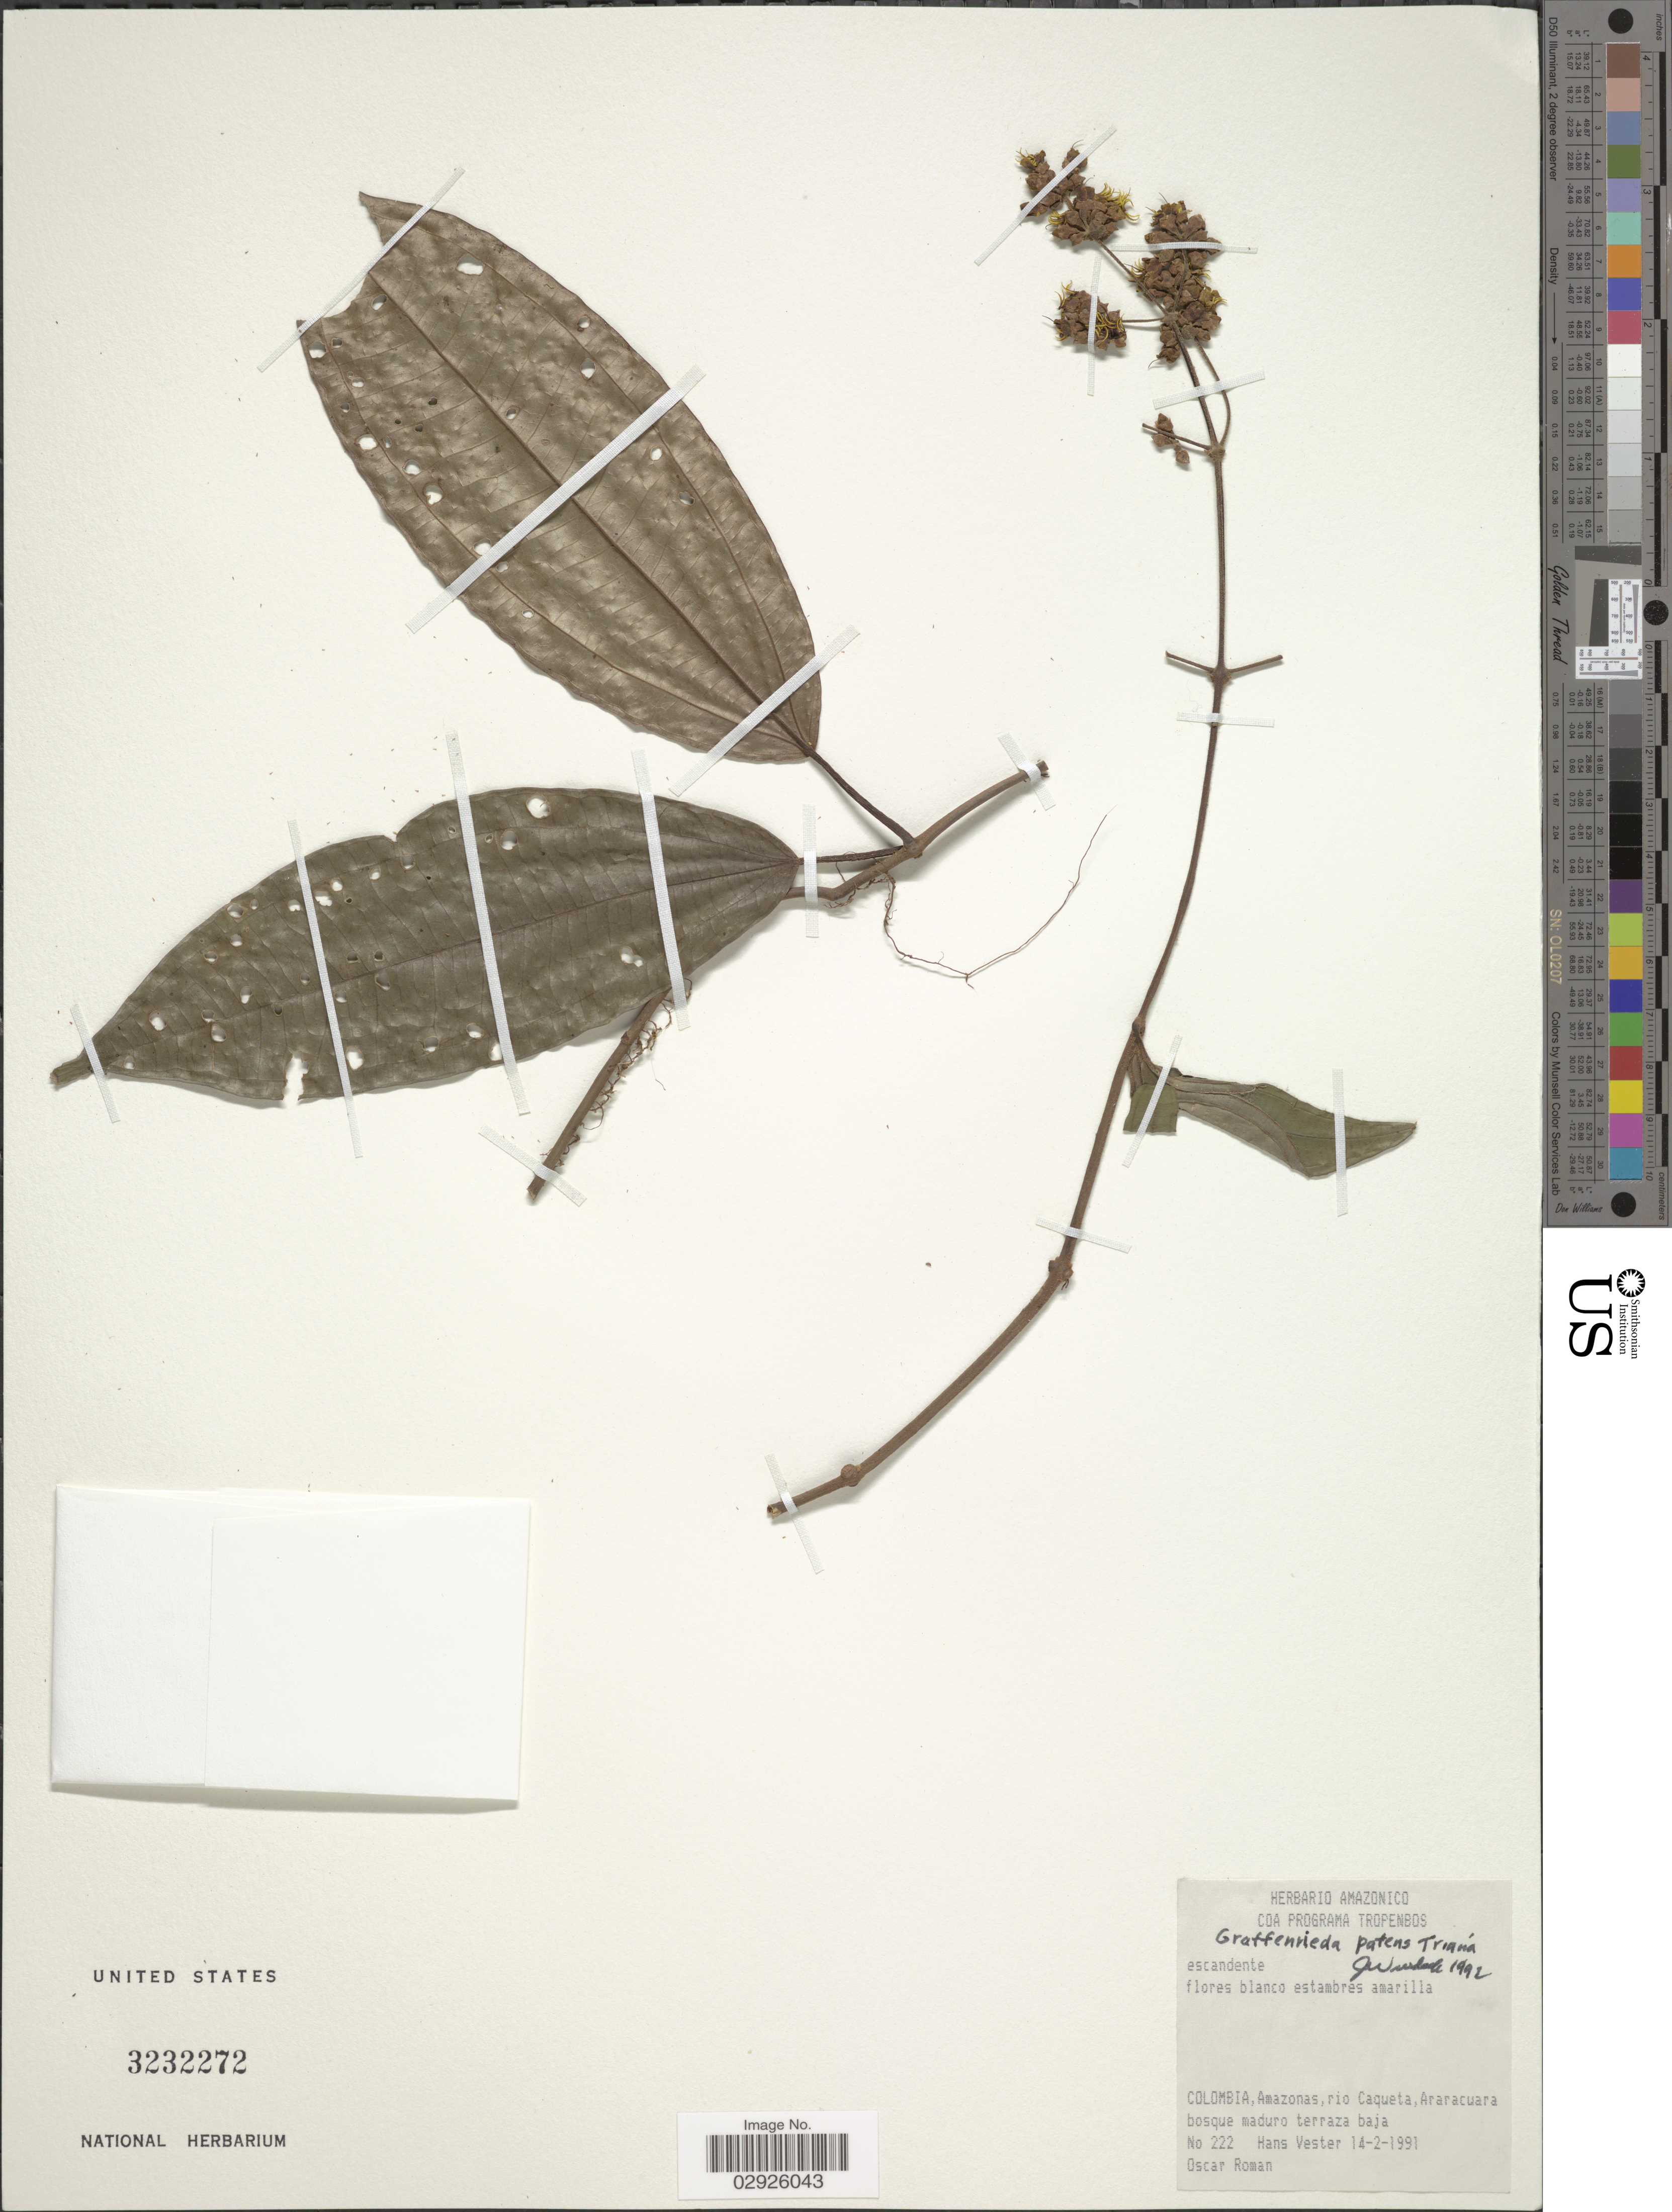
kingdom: Plantae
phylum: Tracheophyta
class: Magnoliopsida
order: Myrtales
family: Melastomataceae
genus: Graffenrieda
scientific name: Graffenrieda patens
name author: Triana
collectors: H. Vester & O. Román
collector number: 222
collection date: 1991-02-14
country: Colombia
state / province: Amazônas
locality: Rio Caqueta, Araracuara.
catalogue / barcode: US 3232272